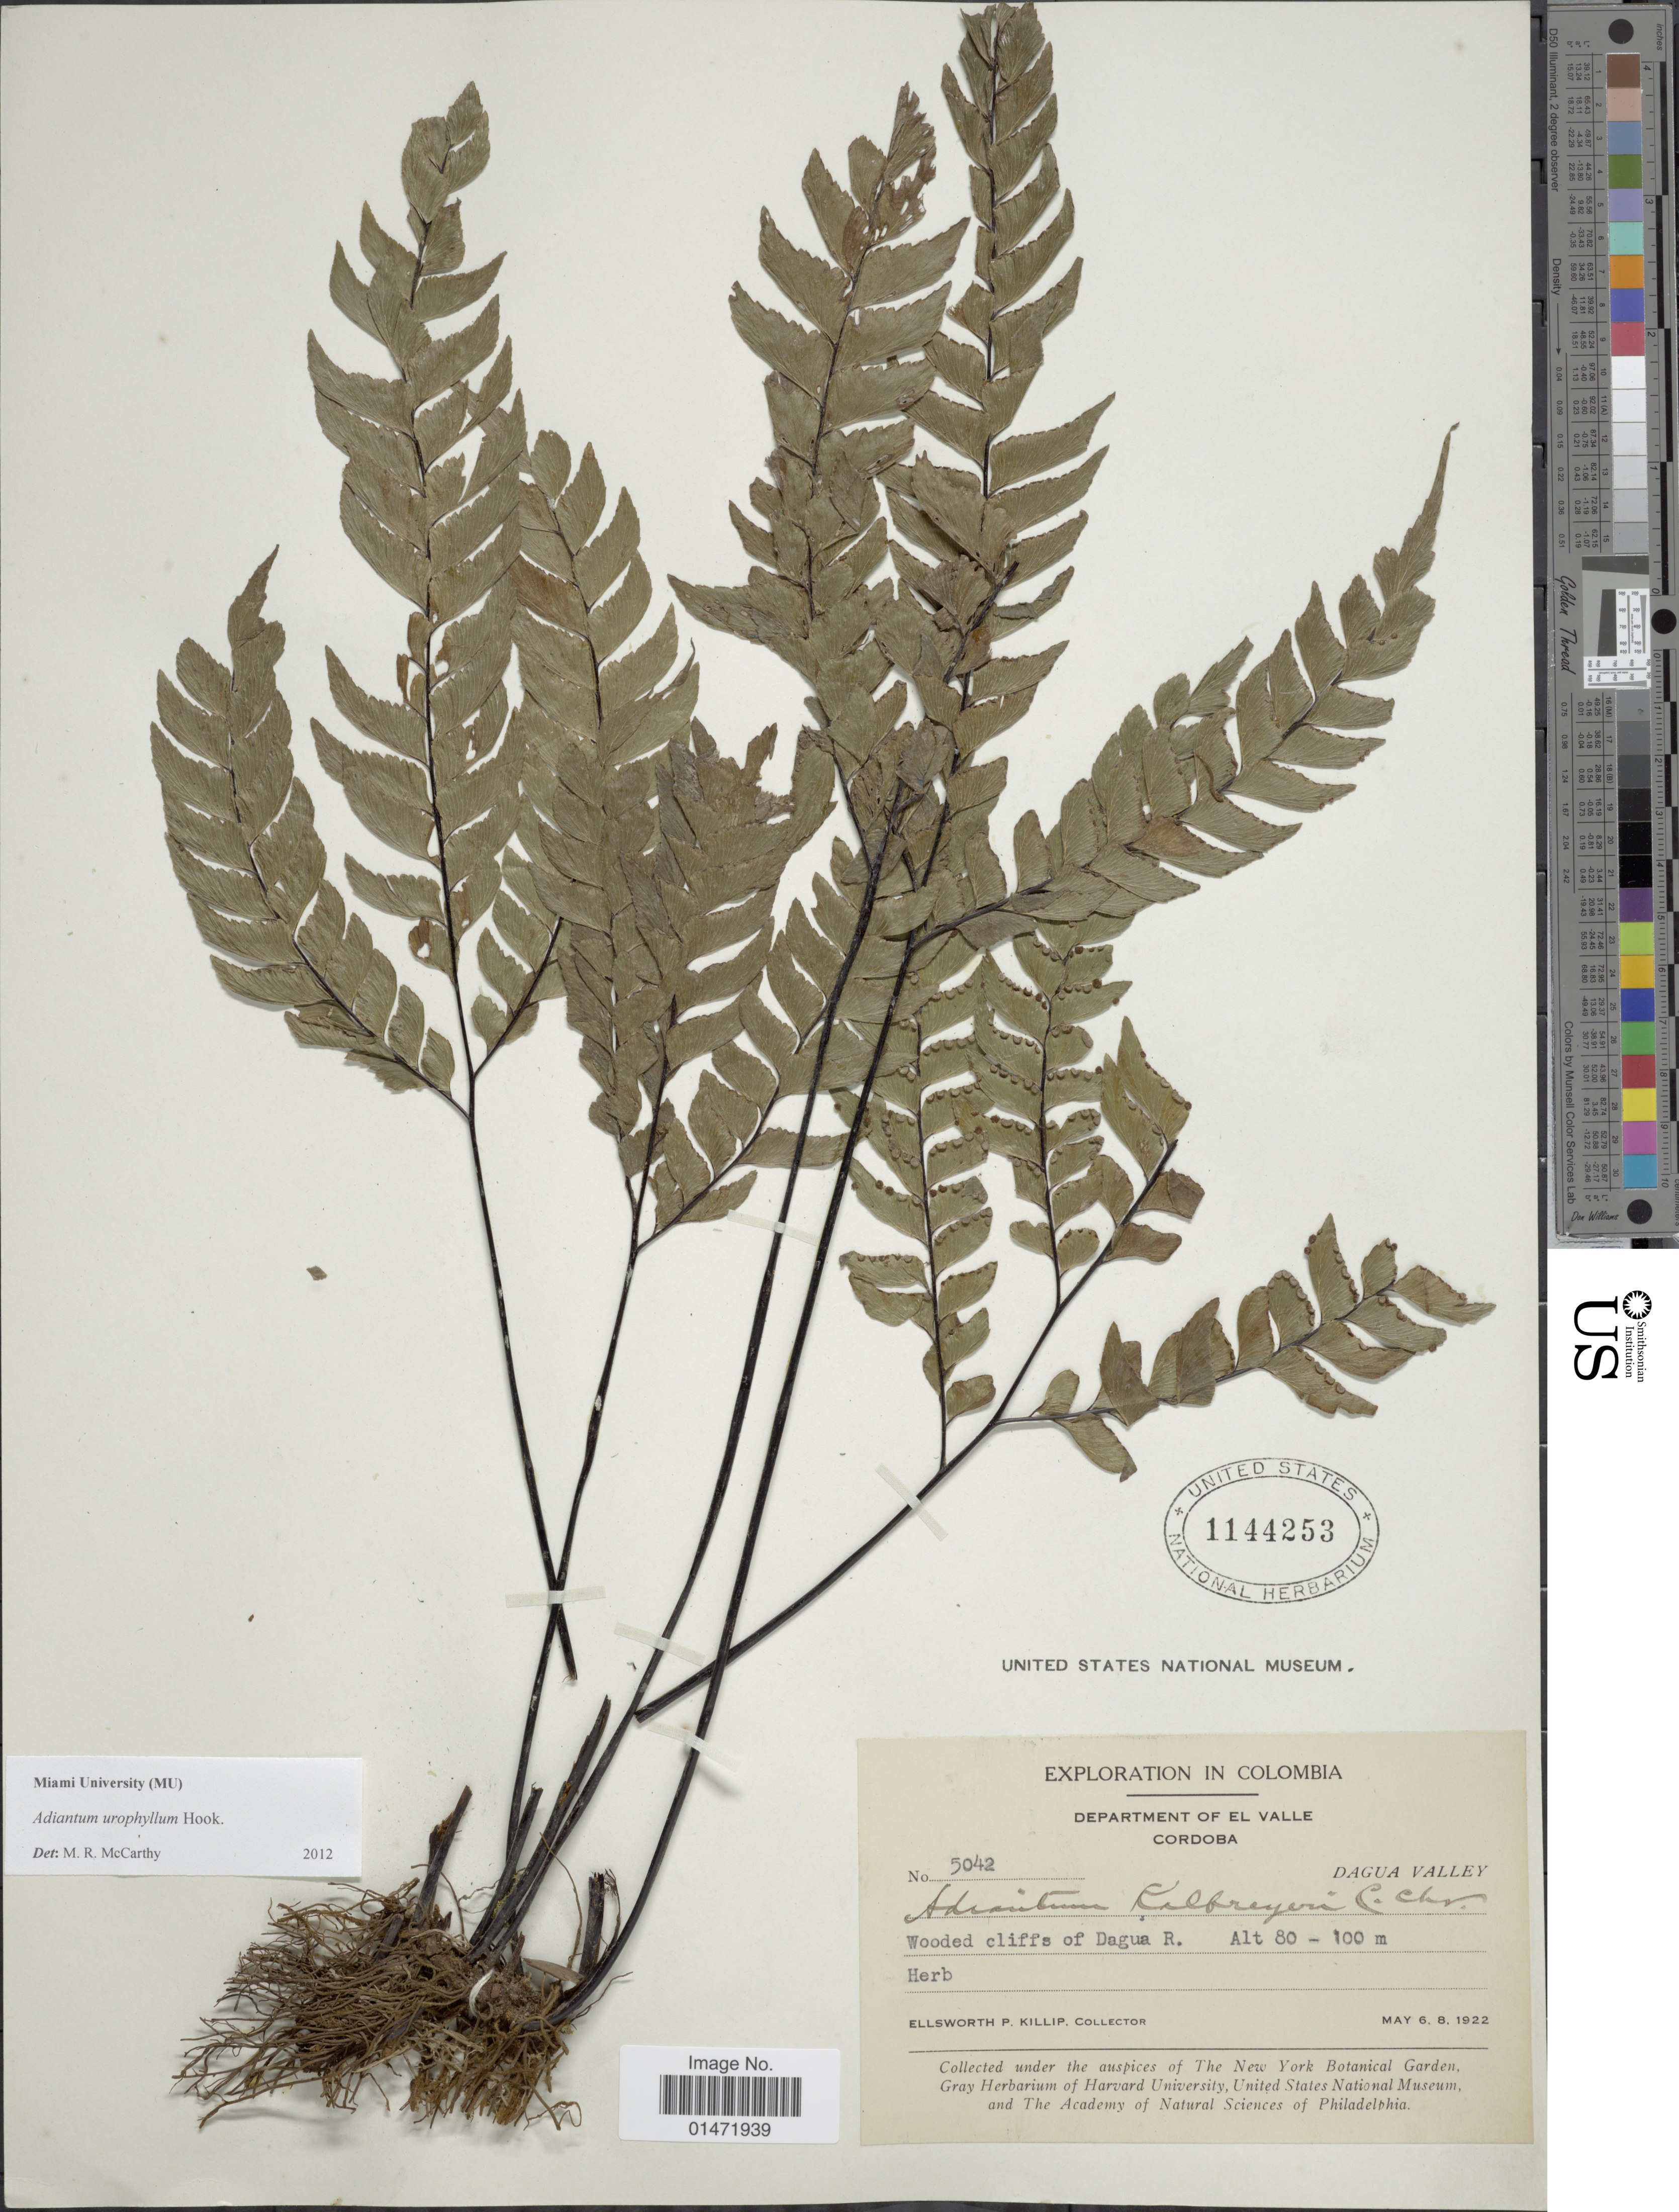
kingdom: Plantae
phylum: Tracheophyta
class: Polypodiopsida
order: Polypodiales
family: Pteridaceae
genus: Adiantum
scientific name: Adiantum urophyllum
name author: Hook.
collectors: E. P. Killip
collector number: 5042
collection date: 1922-05-06/1922-05-08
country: Colombia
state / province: Valle del Cauca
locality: Department of El Valle. Cordoba. Dagua Valley. Wooded cliffs of Dagua R.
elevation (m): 80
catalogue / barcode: US 1144253